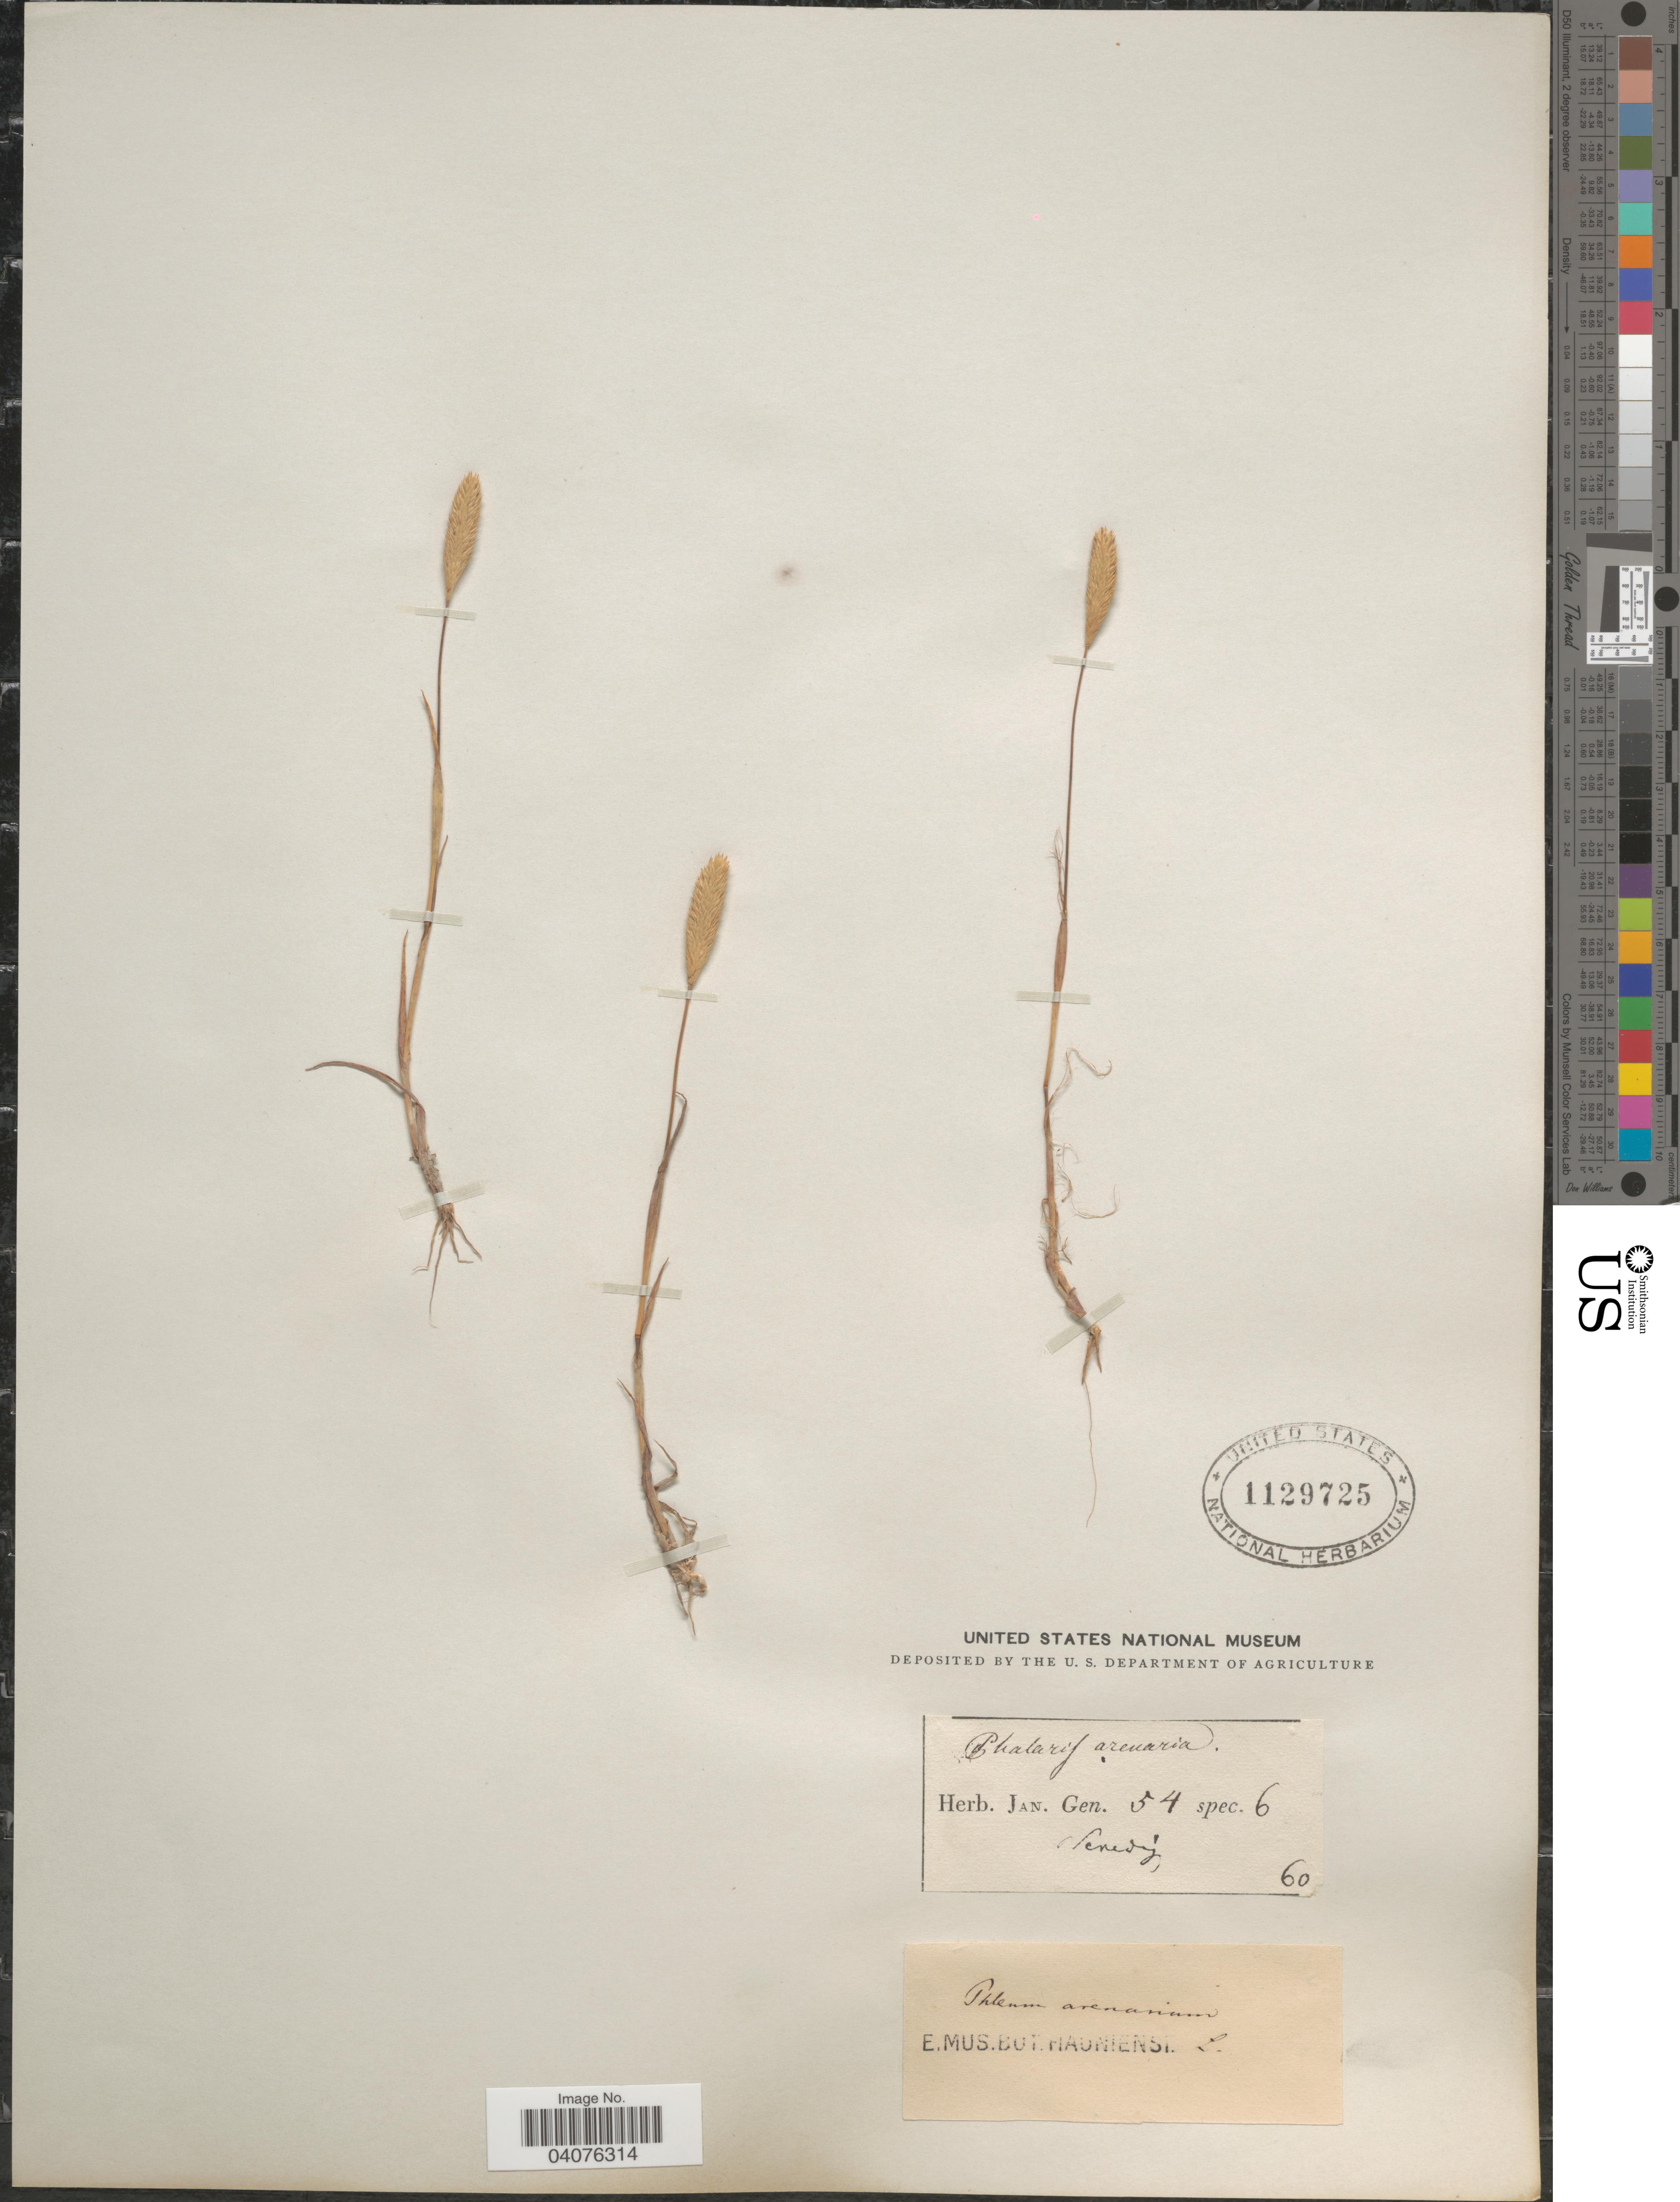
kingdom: Plantae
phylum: Tracheophyta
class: Liliopsida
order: Poales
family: Poaceae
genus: Phleum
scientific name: Phleum arenarium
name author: L.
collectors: Ex herb. Jan.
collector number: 60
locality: (Senedij).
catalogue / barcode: US 1129725